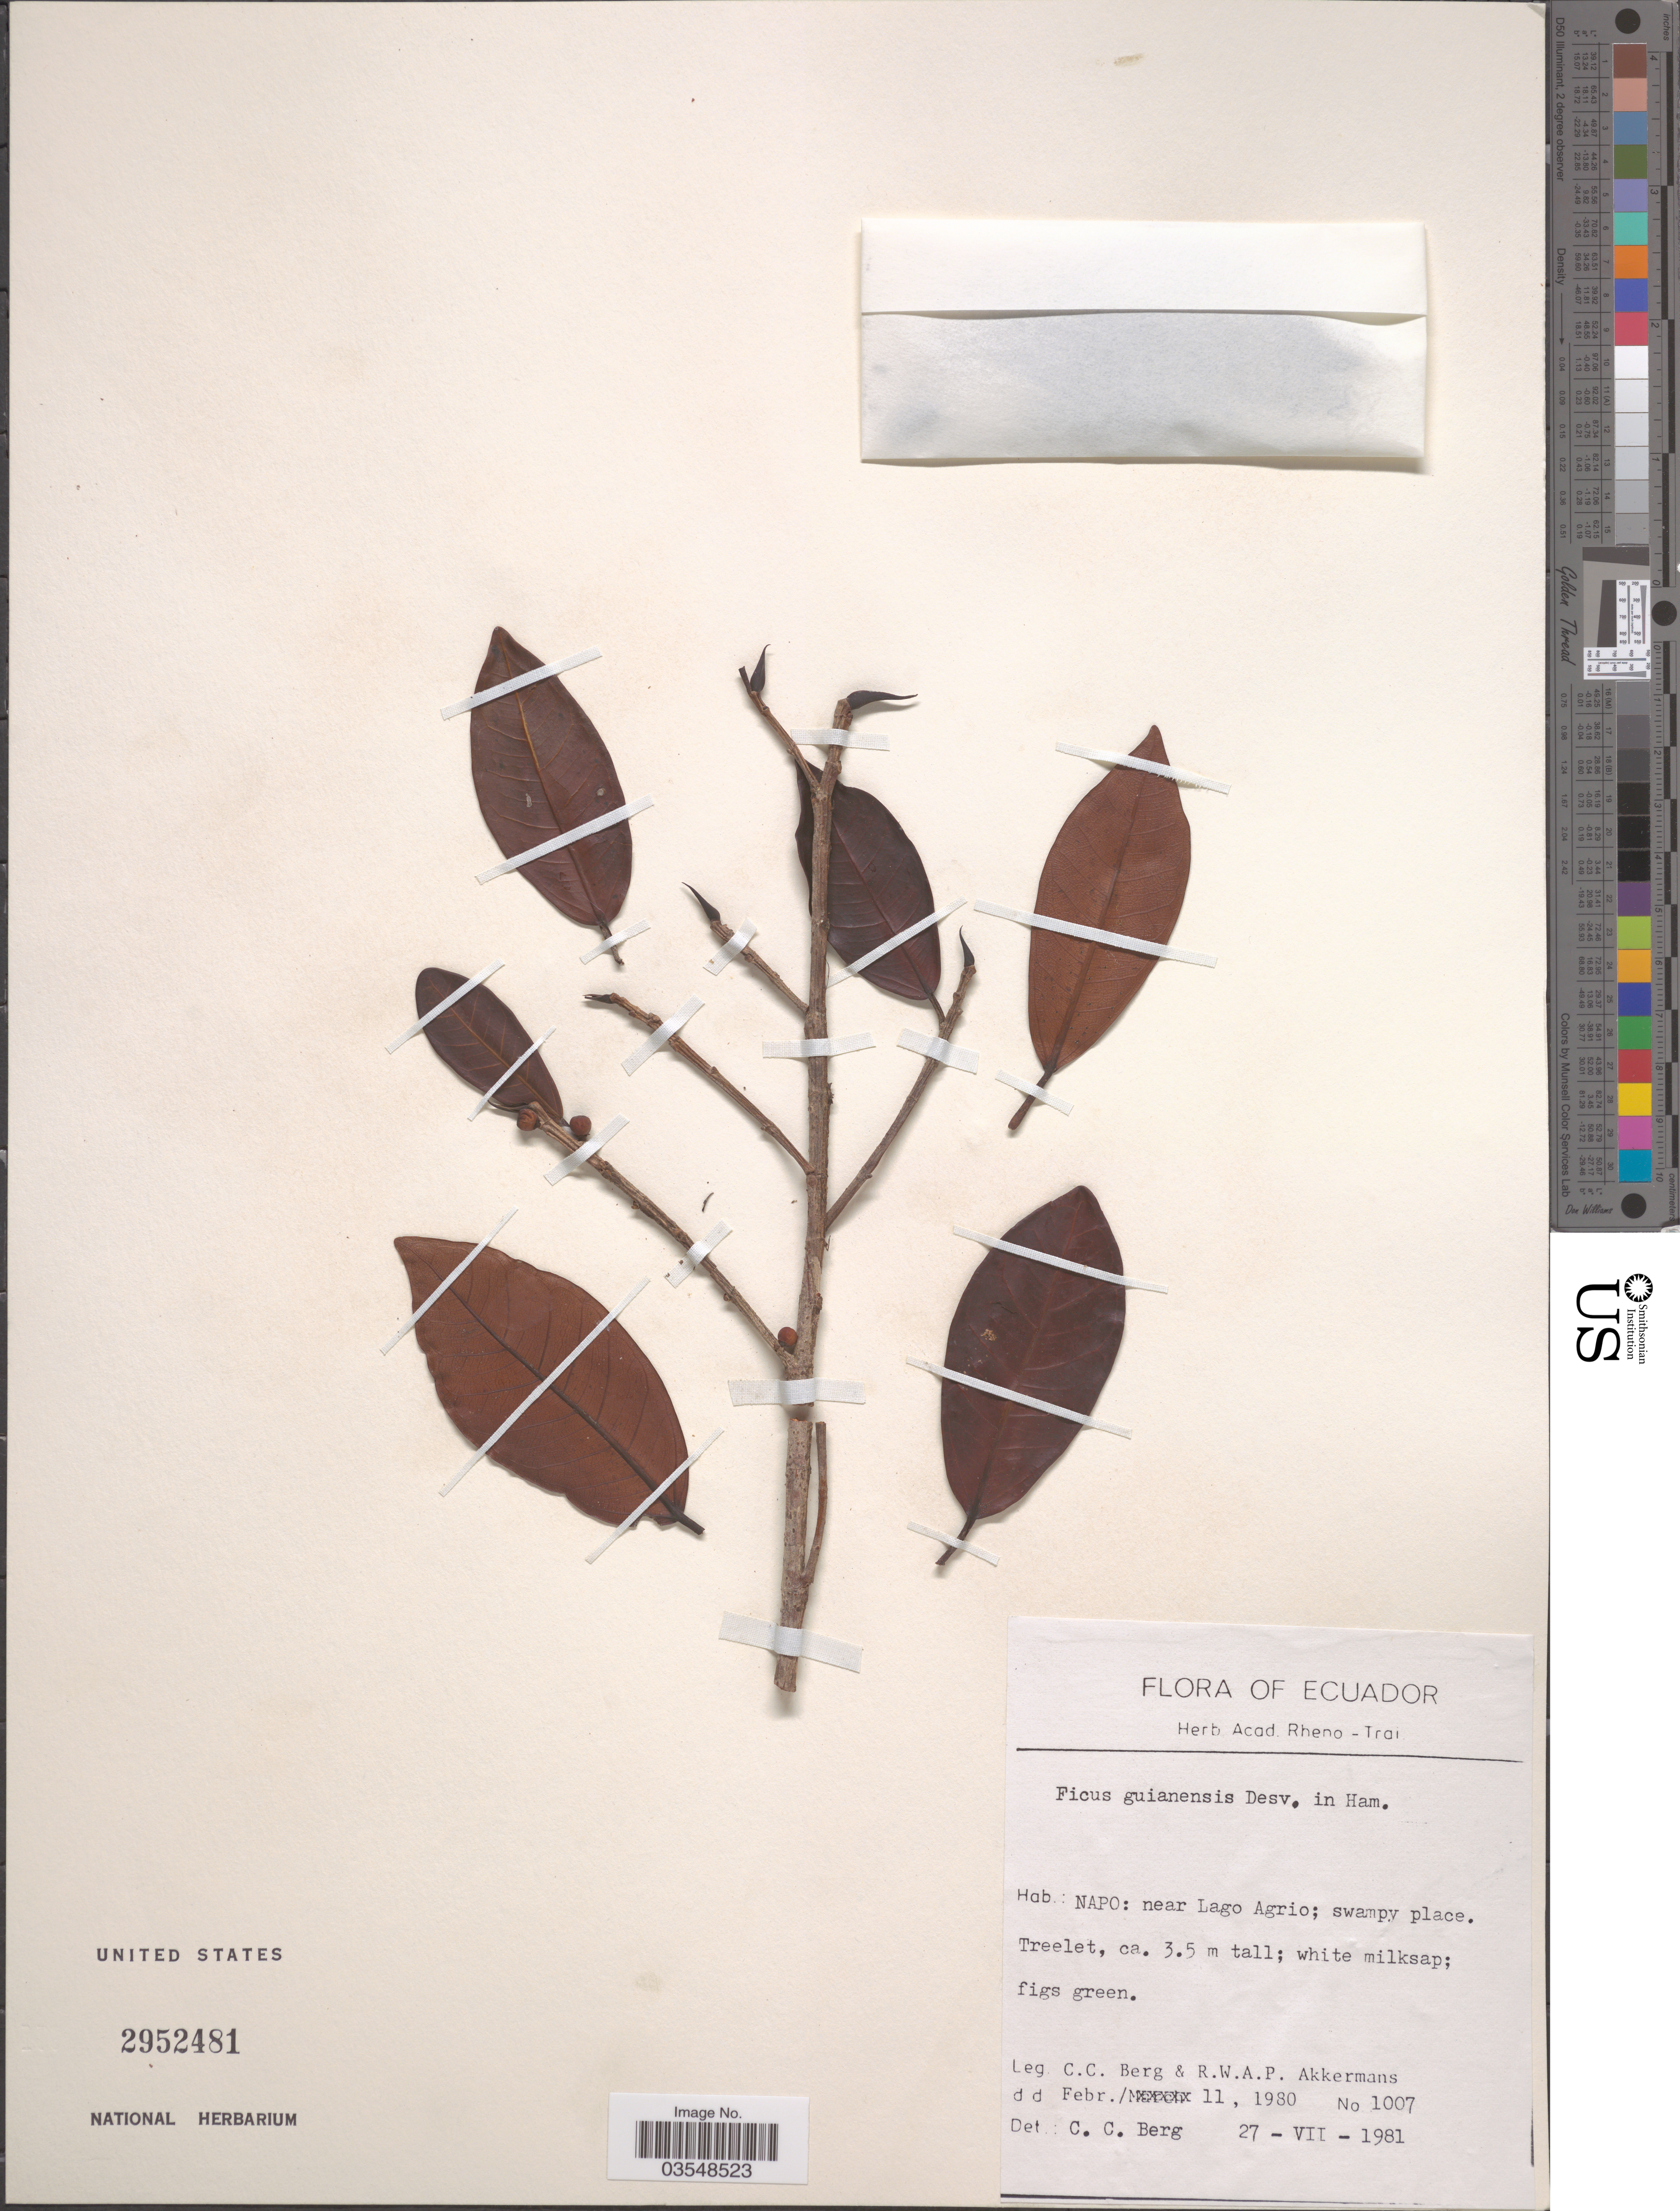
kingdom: Plantae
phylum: Tracheophyta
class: Magnoliopsida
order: Rosales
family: Moraceae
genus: Ficus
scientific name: Ficus guianensis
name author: Desv. ex Ham.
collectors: C. C. Berg & R. W. A. P. Akkermans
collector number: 1007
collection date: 1980-02-11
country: Ecuador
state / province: Napo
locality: Near Lago Agrio; swampy place.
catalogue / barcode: US 2952481